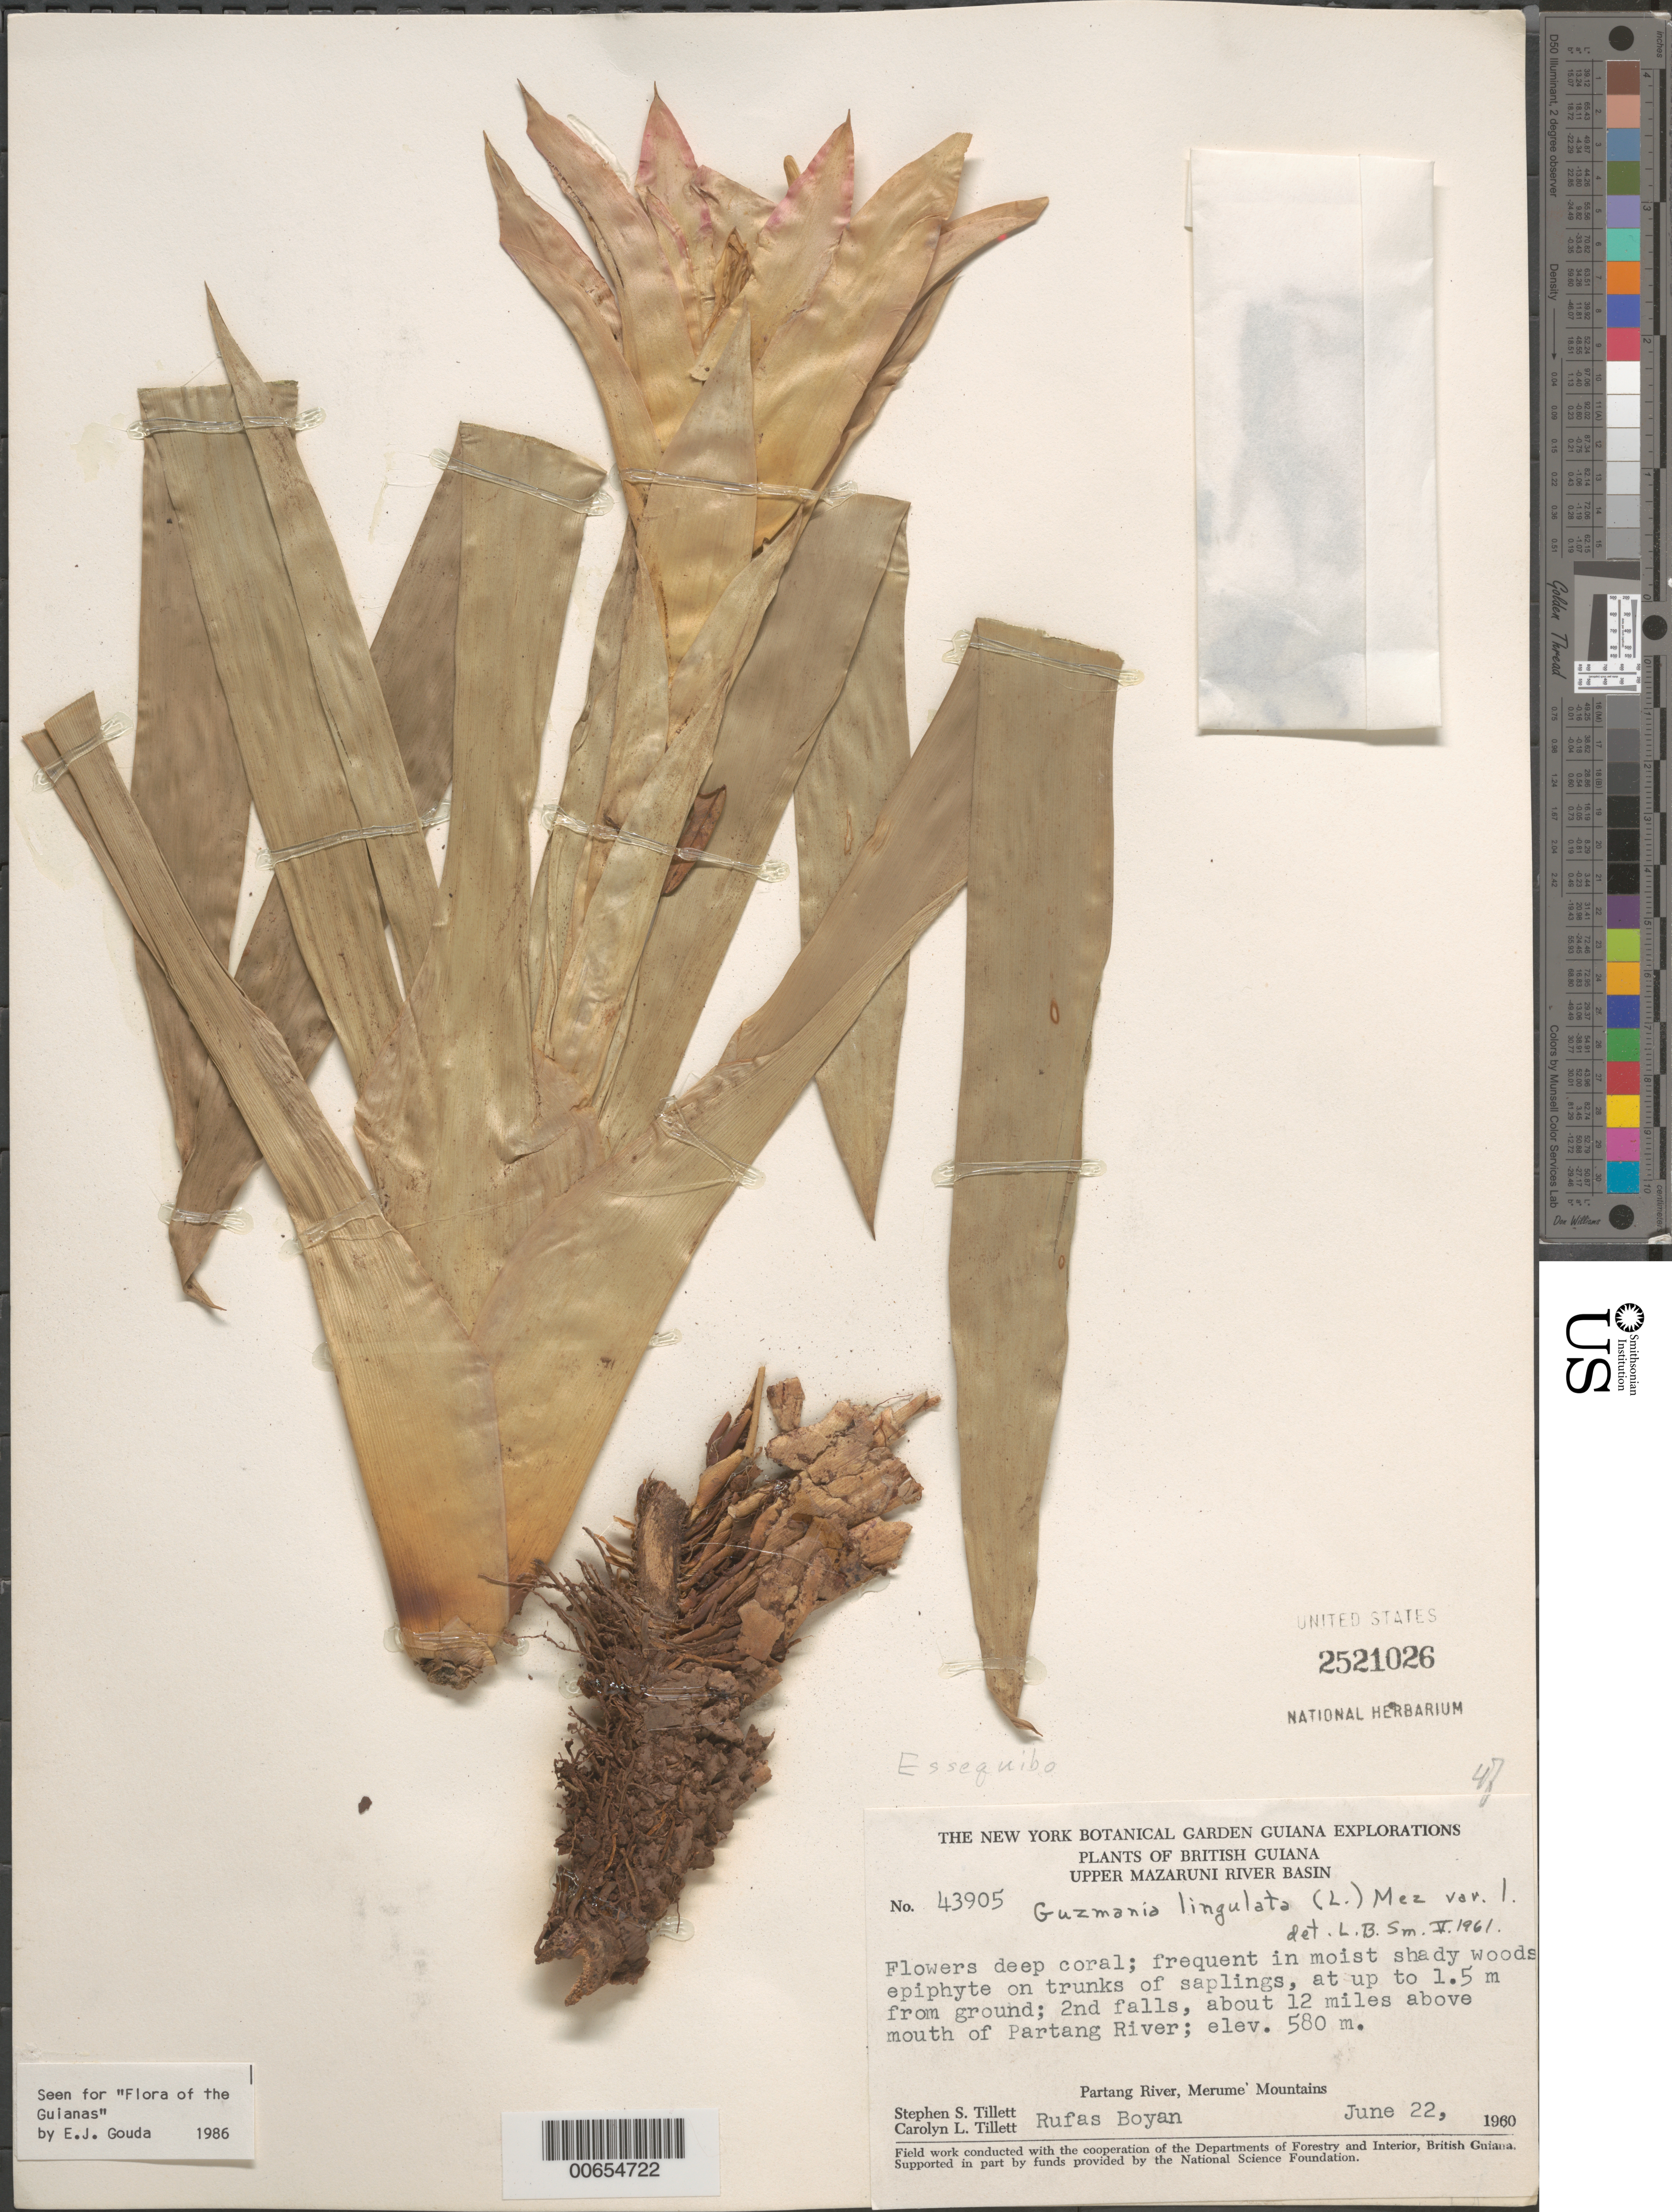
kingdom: Plantae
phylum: Tracheophyta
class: Liliopsida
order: Poales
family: Bromeliaceae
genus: Guzmania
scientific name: Guzmania lingulata var. lingulata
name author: (L.) Mez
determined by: Gouda, E. J.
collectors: S. S. Tillett, C. L. Tillett & R. Boyan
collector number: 43905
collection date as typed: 22-Jun-60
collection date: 1960-06-22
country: Guyana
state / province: Cuyuni-Mazaruni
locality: Upper Mazaruni River Basin, Partang River, Merume Mountains; 2nd falls of Partang River, about 12 mi above mouth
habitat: Shady woods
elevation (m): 580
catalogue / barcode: US 2521026